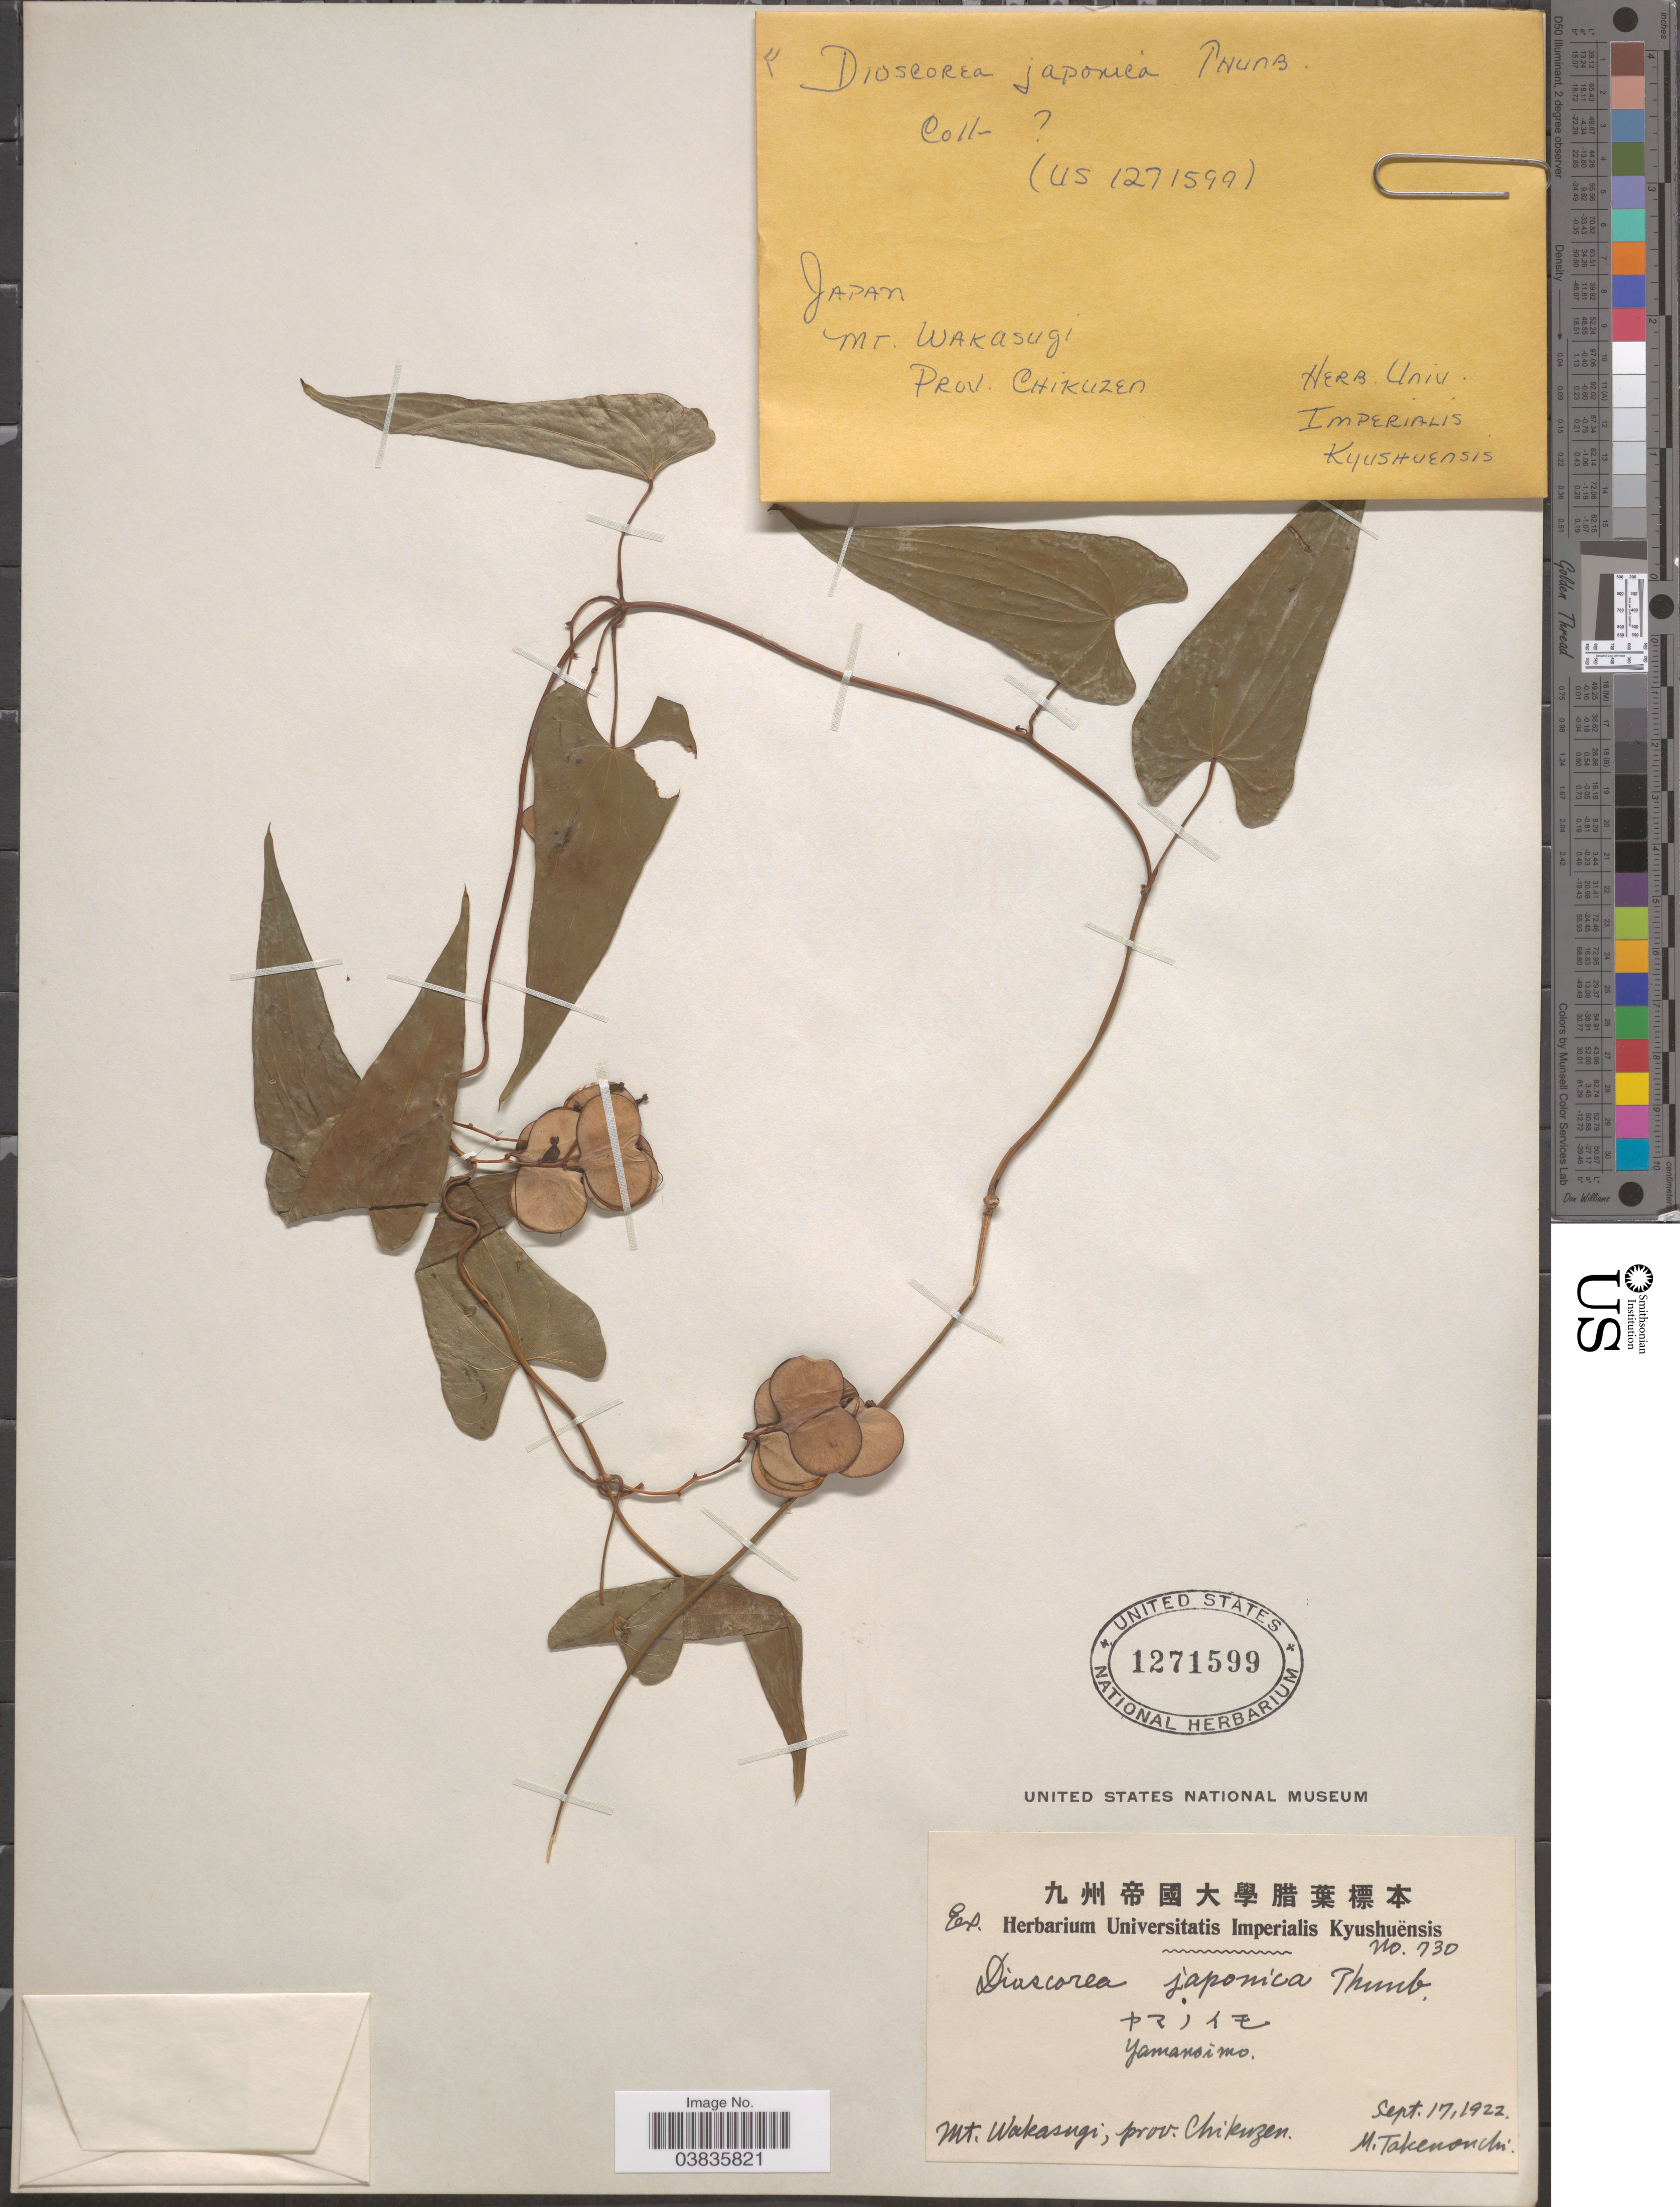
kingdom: Plantae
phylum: Tracheophyta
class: Liliopsida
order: Dioscoreales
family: Dioscoreaceae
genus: Dioscorea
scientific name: Dioscorea japonica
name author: Thunb.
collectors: M. Takenouchi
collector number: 730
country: Japan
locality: Mt. Wakasugi; prov. Chikuzen.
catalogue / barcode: US 1271599